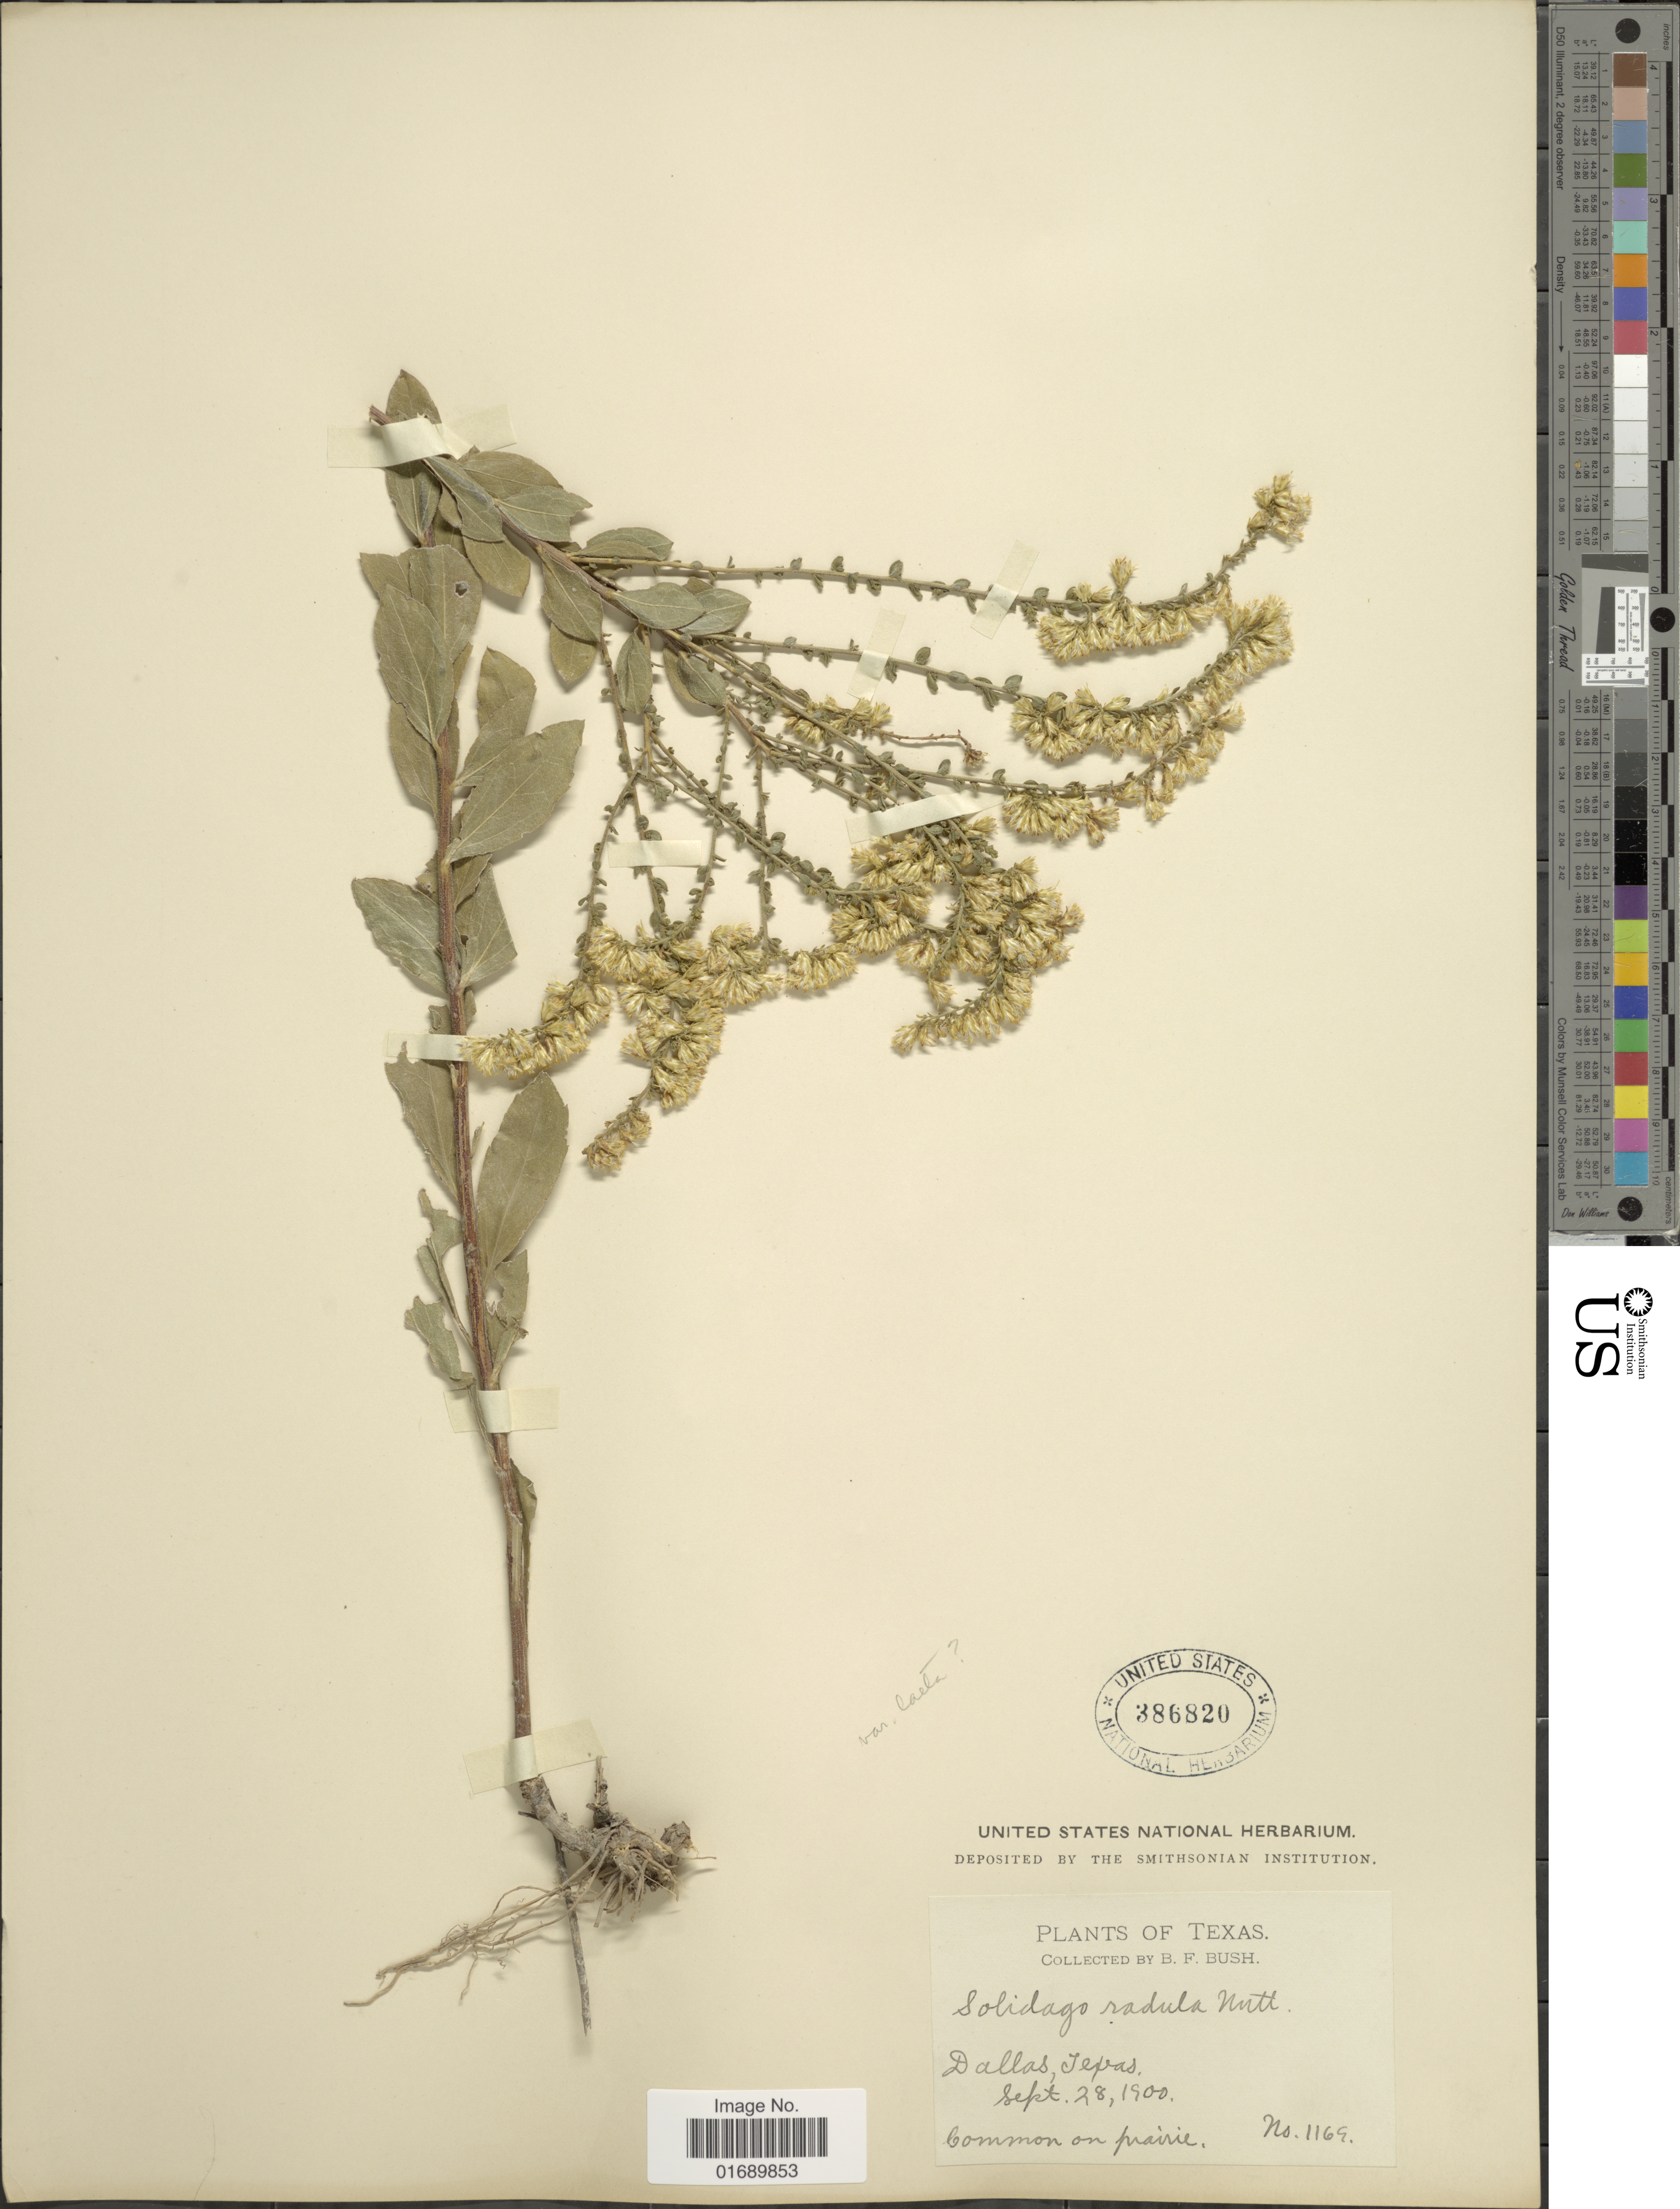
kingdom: Plantae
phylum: Tracheophyta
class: Magnoliopsida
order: Asterales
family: Asteraceae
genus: Solidago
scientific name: Solidago radula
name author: Nutt.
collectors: B. F. Bush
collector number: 1169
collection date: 1900-09-28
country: United States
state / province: Texas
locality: Dallas, Common on prairie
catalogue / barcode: US 386820